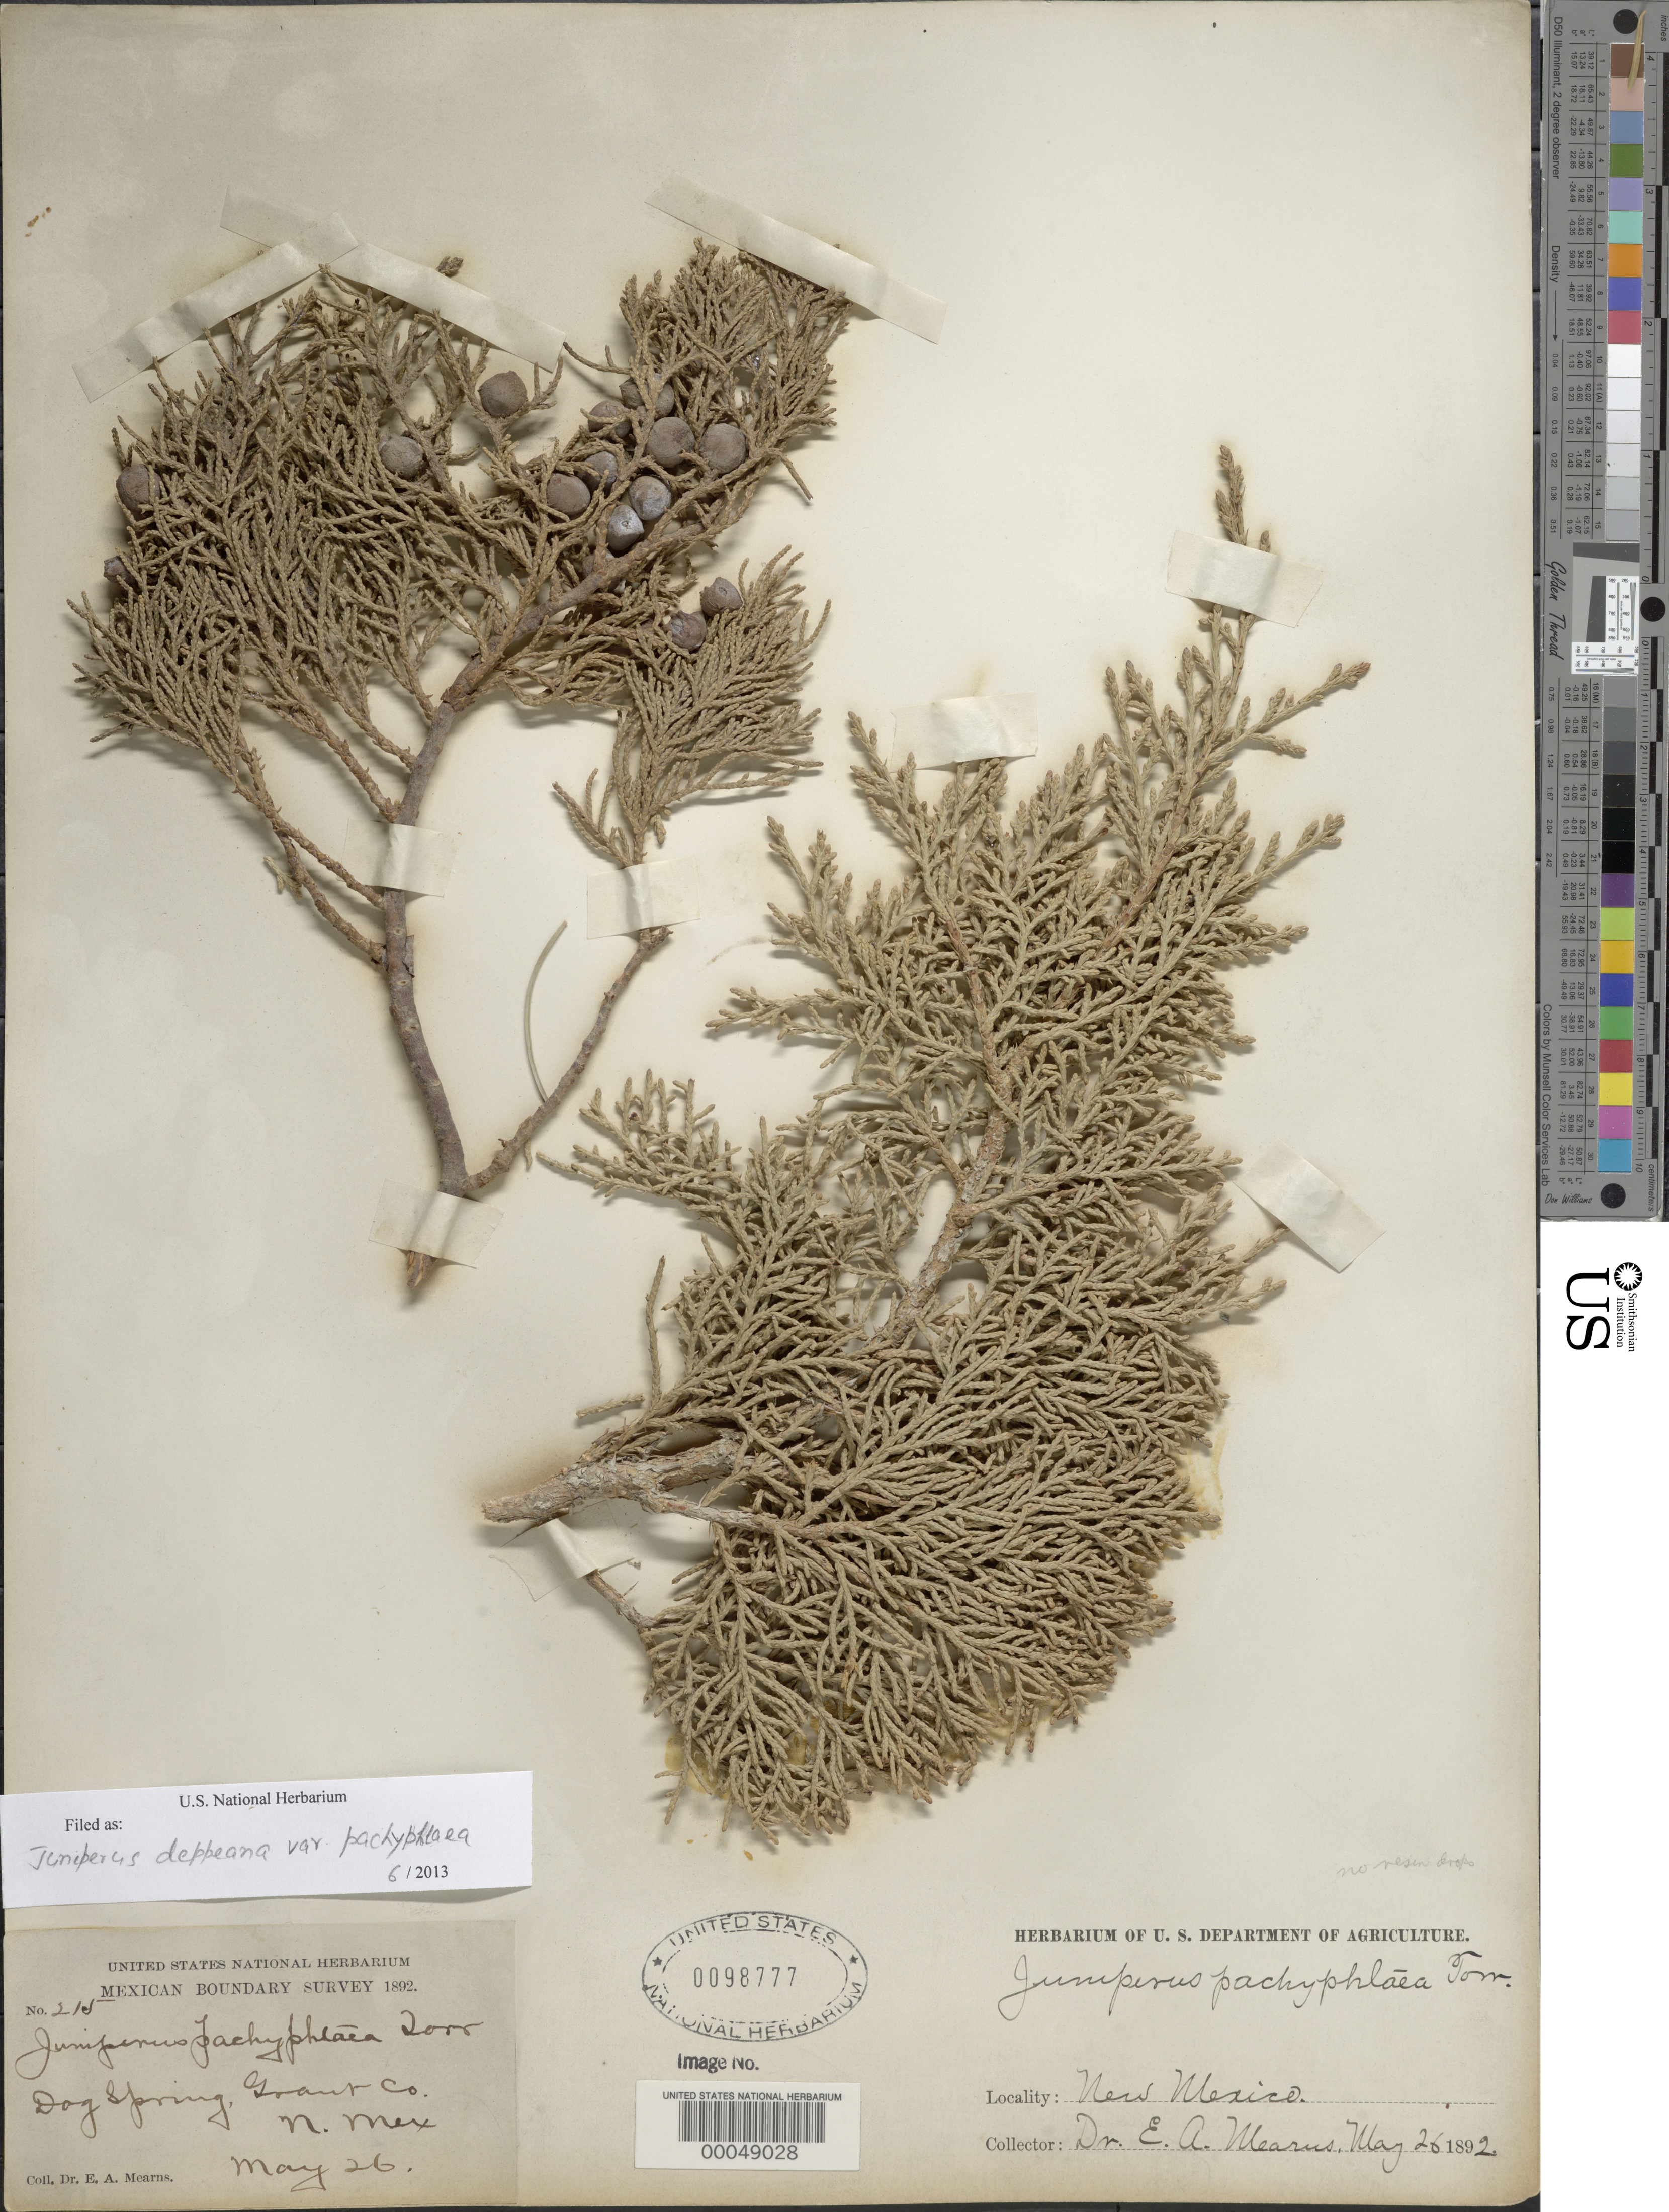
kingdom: Plantae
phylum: Tracheophyta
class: Pinopsida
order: Pinales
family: Cupressaceae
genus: Juniperus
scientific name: Juniperus pachyphlaea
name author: Torr.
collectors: E. A. Mearns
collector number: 241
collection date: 1892-05-26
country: United States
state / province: New Mexico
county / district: Grant County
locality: Dry spring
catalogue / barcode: US 98777